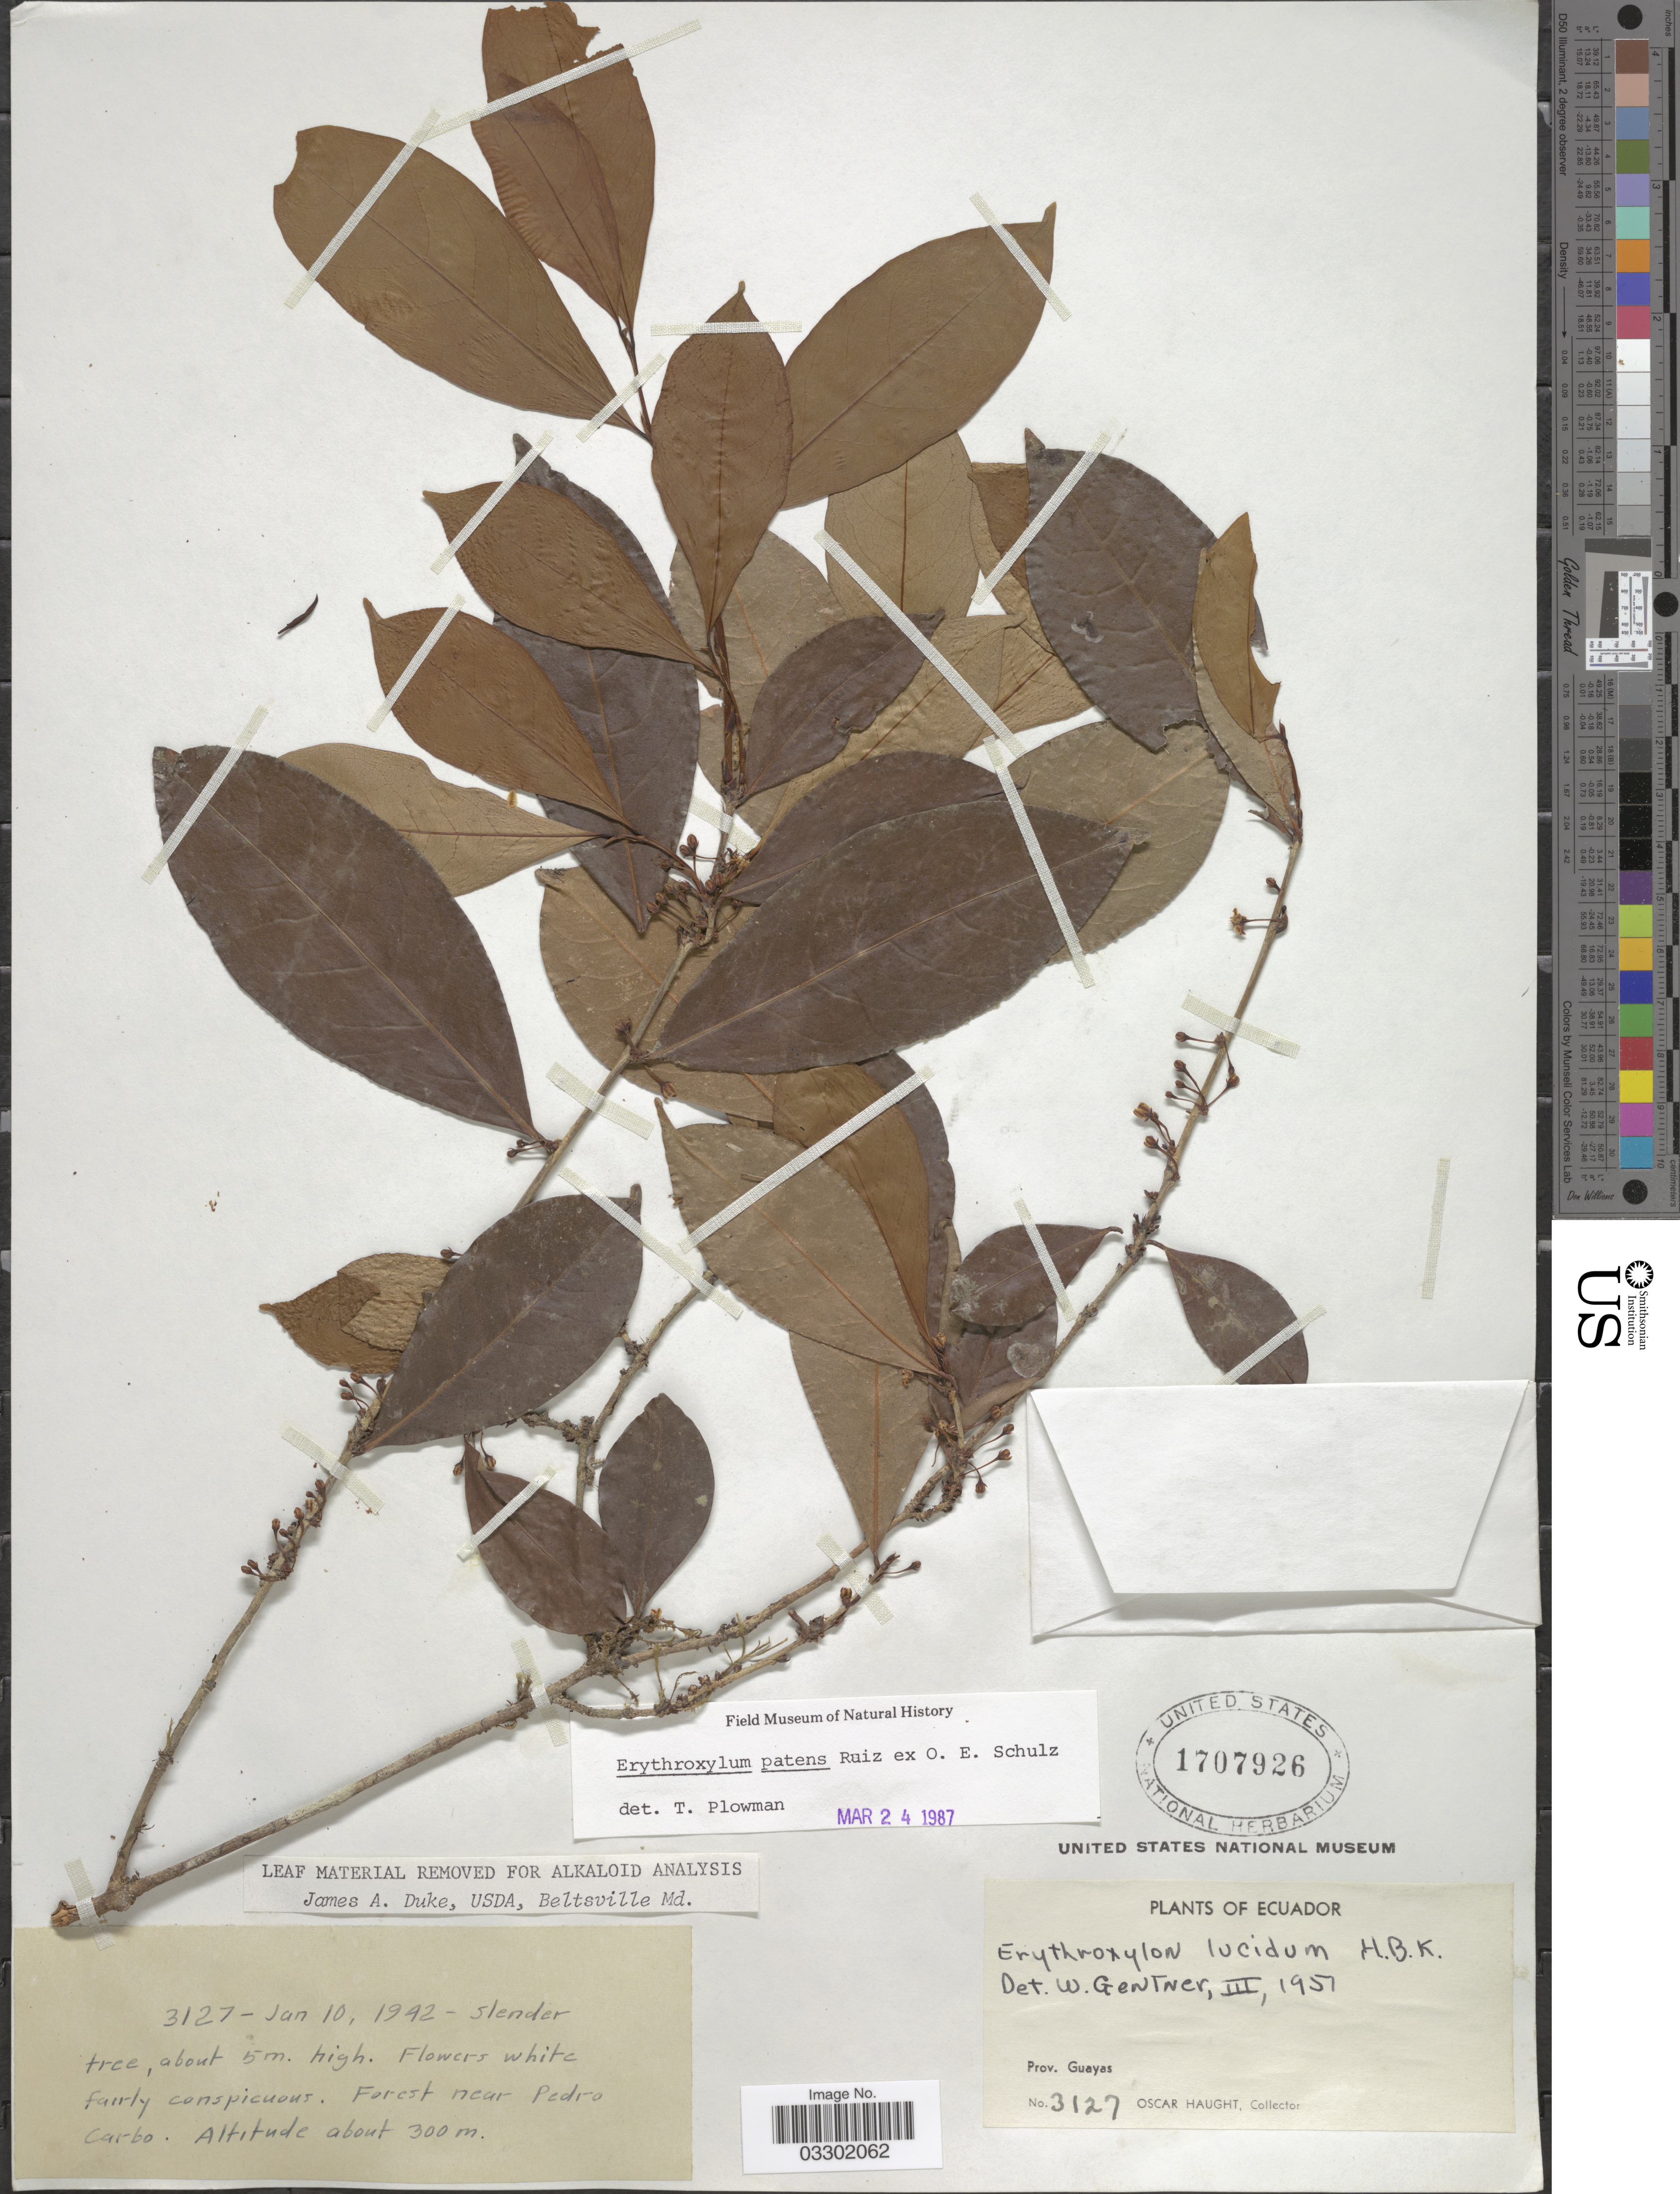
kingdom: Plantae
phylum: Tracheophyta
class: Magnoliopsida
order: Malpighiales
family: Erythroxylaceae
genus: Erythroxylum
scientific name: Erythroxylum patens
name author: Ruiz ex O.E. Schulz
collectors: O. Haught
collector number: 3127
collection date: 1942-01-10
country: Ecuador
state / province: Guayas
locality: Forest near Pedro Carbo.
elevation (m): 300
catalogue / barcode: US 1707926